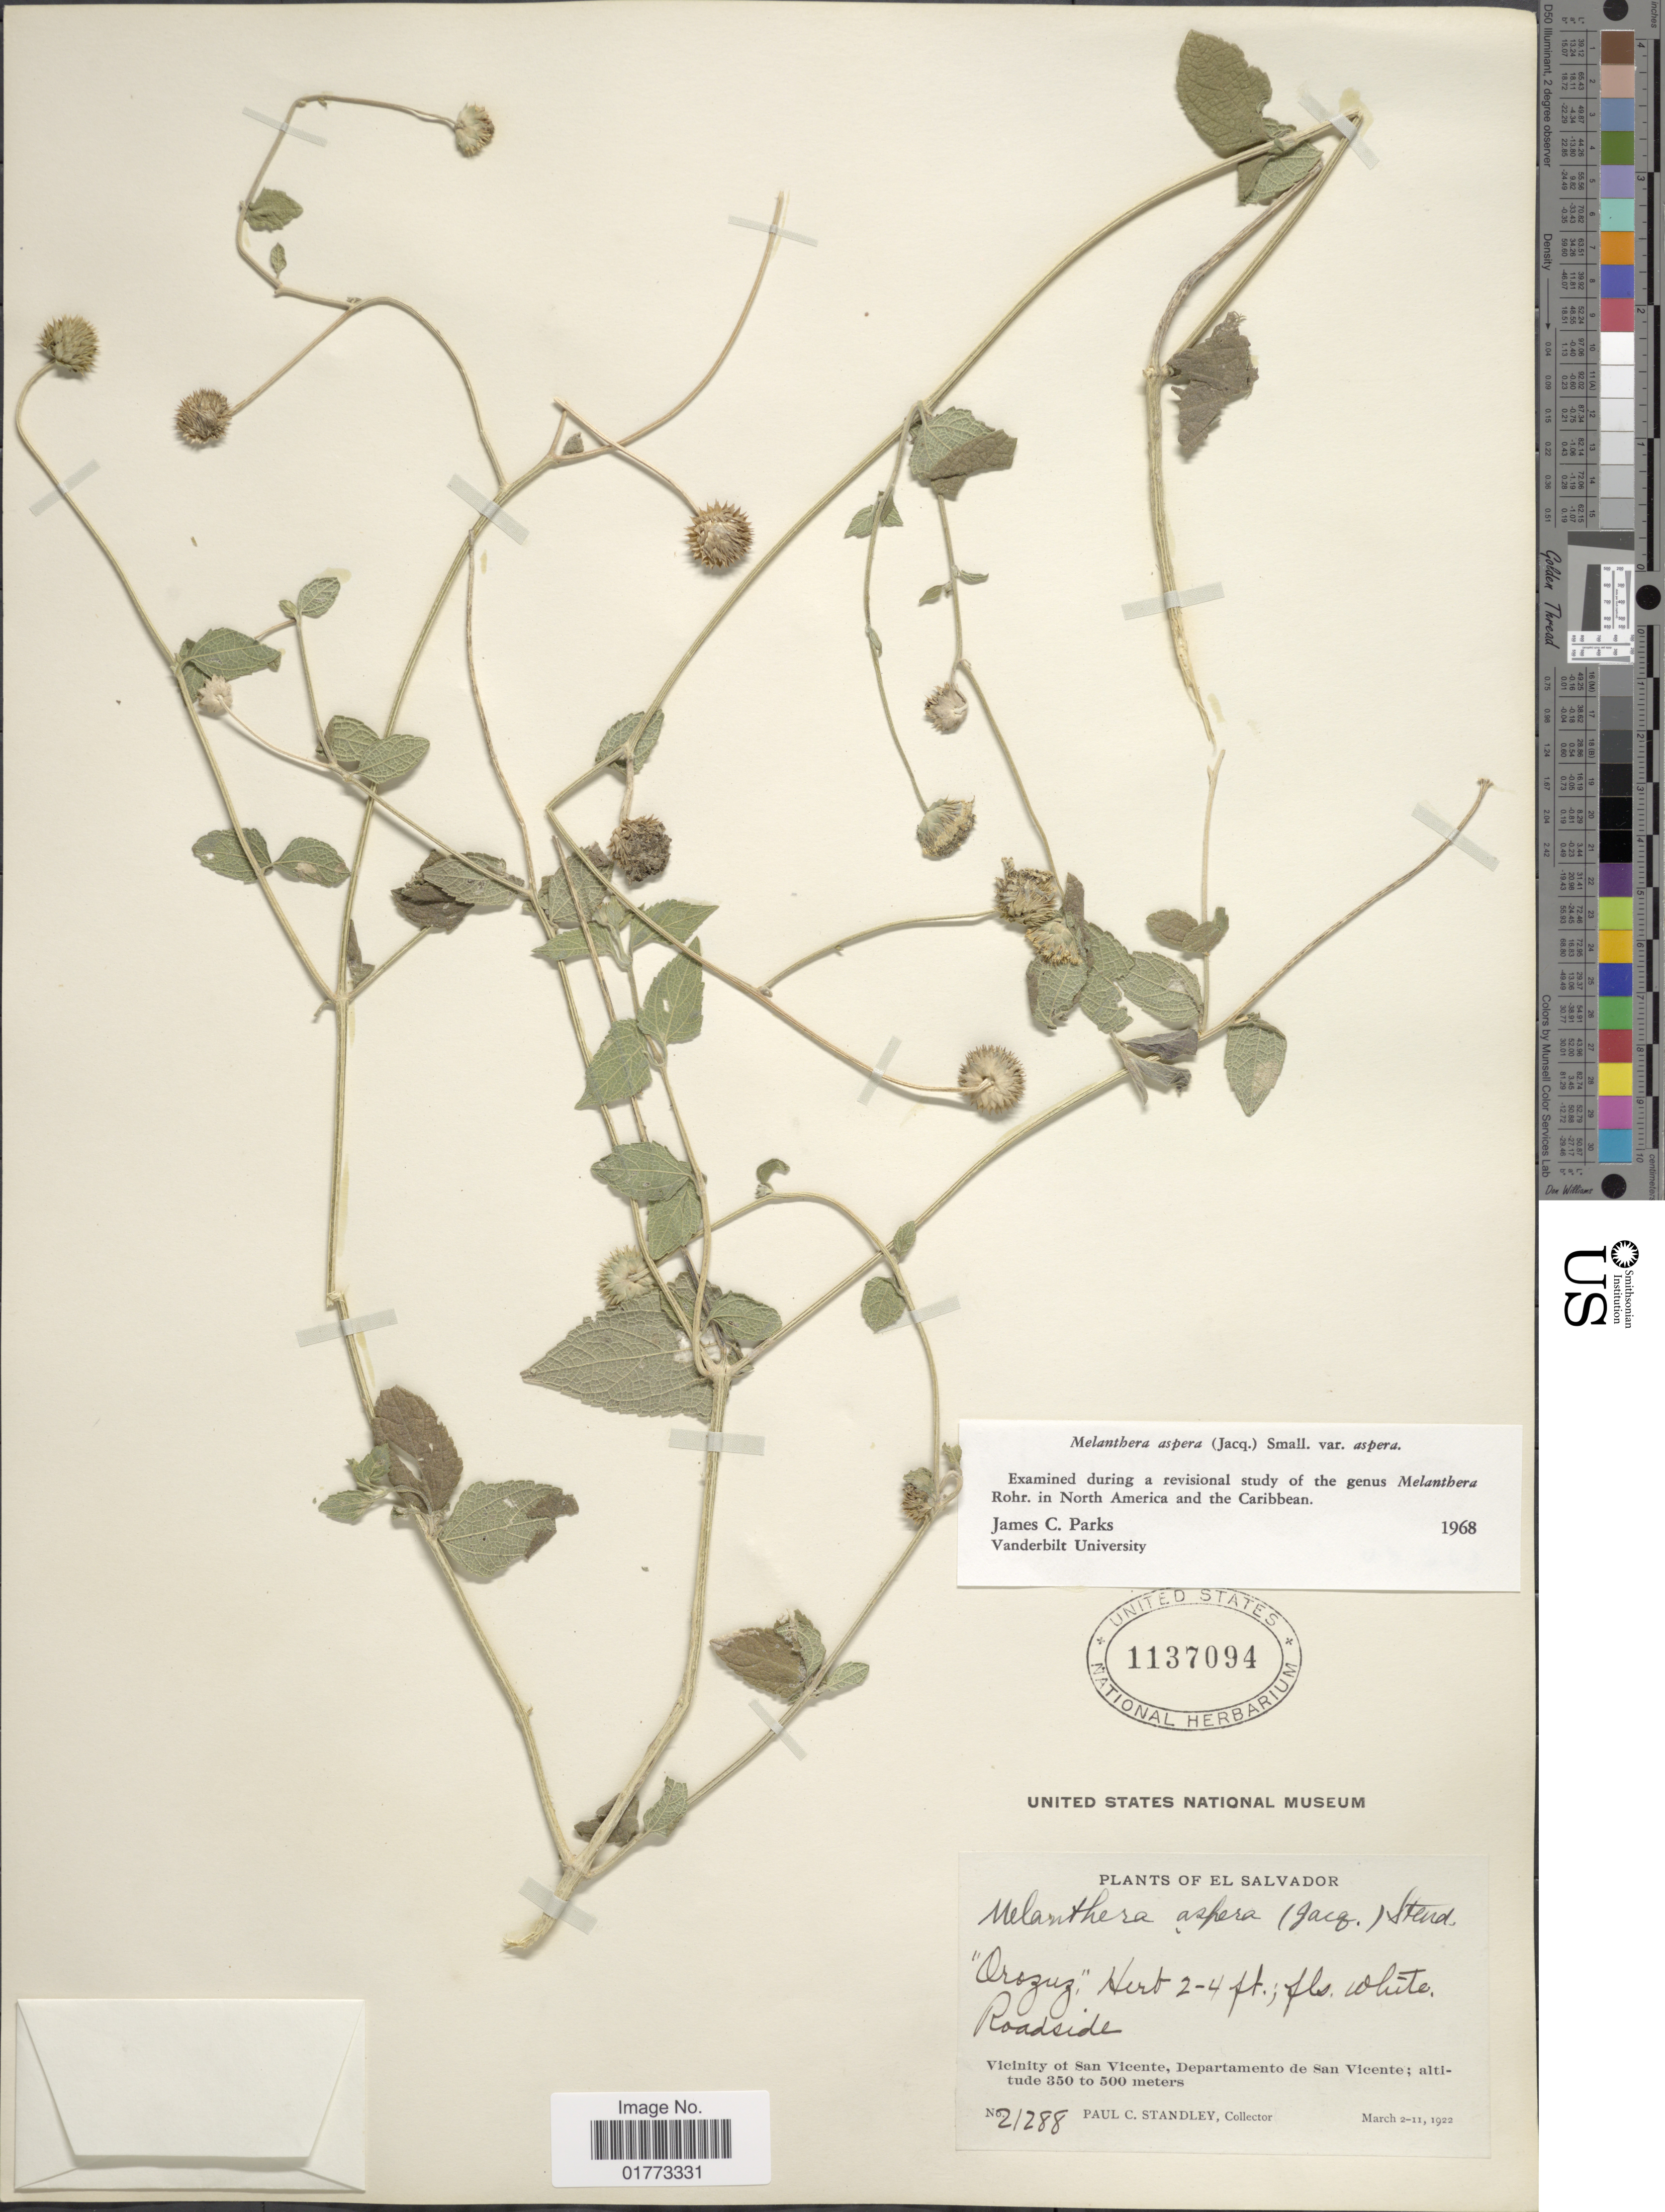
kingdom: Plantae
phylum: Tracheophyta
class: Magnoliopsida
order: Asterales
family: Asteraceae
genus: Melanthera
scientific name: Melanthera nivea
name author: (L.) Small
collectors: P. C. Standley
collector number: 21288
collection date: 1922-03-02/1922-03-11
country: El Salvador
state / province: San Vincente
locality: Vicinity of San Vicente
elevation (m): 350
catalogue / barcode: US 1137094